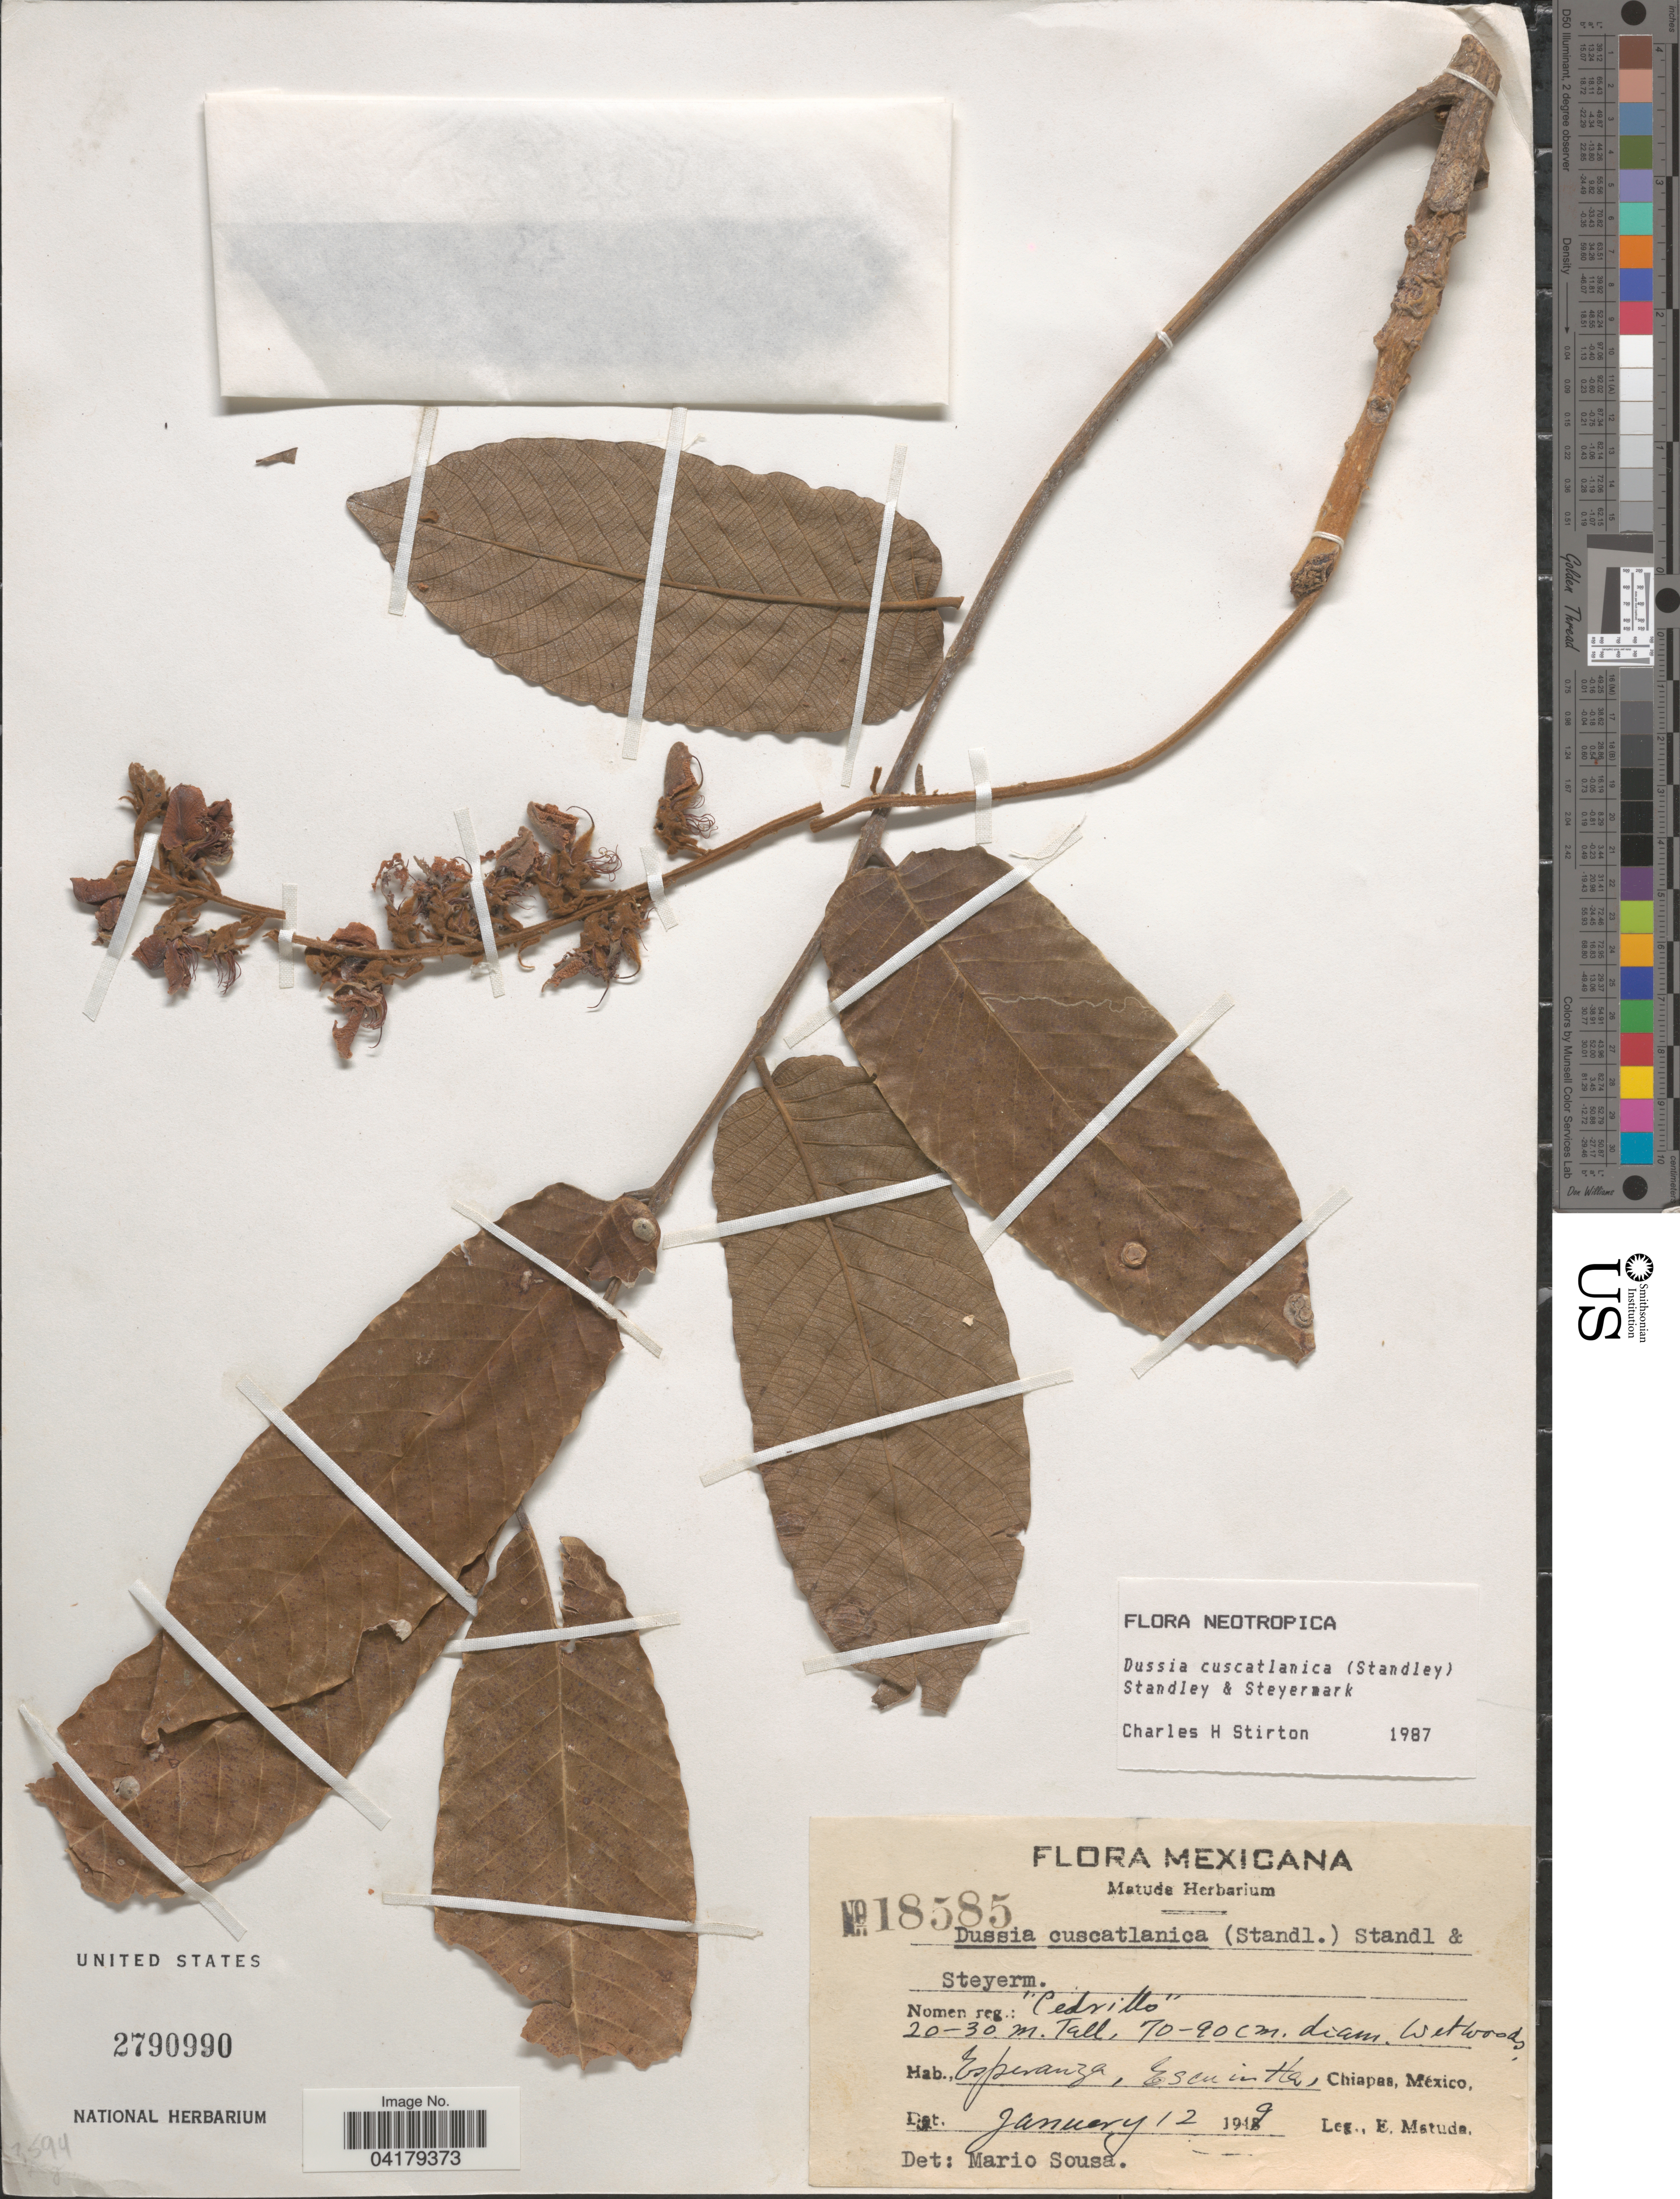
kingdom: Plantae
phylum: Tracheophyta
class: Magnoliopsida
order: Fabales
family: Fabaceae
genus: Dussia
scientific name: Dussia cuscatlanica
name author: (Standl.) Standl. & Steyerm.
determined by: Stirton, Charles H.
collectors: E. Matuda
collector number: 18585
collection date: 1949-01-12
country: Mexico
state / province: Chiapas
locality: Esperanza, Escuintla.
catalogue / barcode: US 2790990